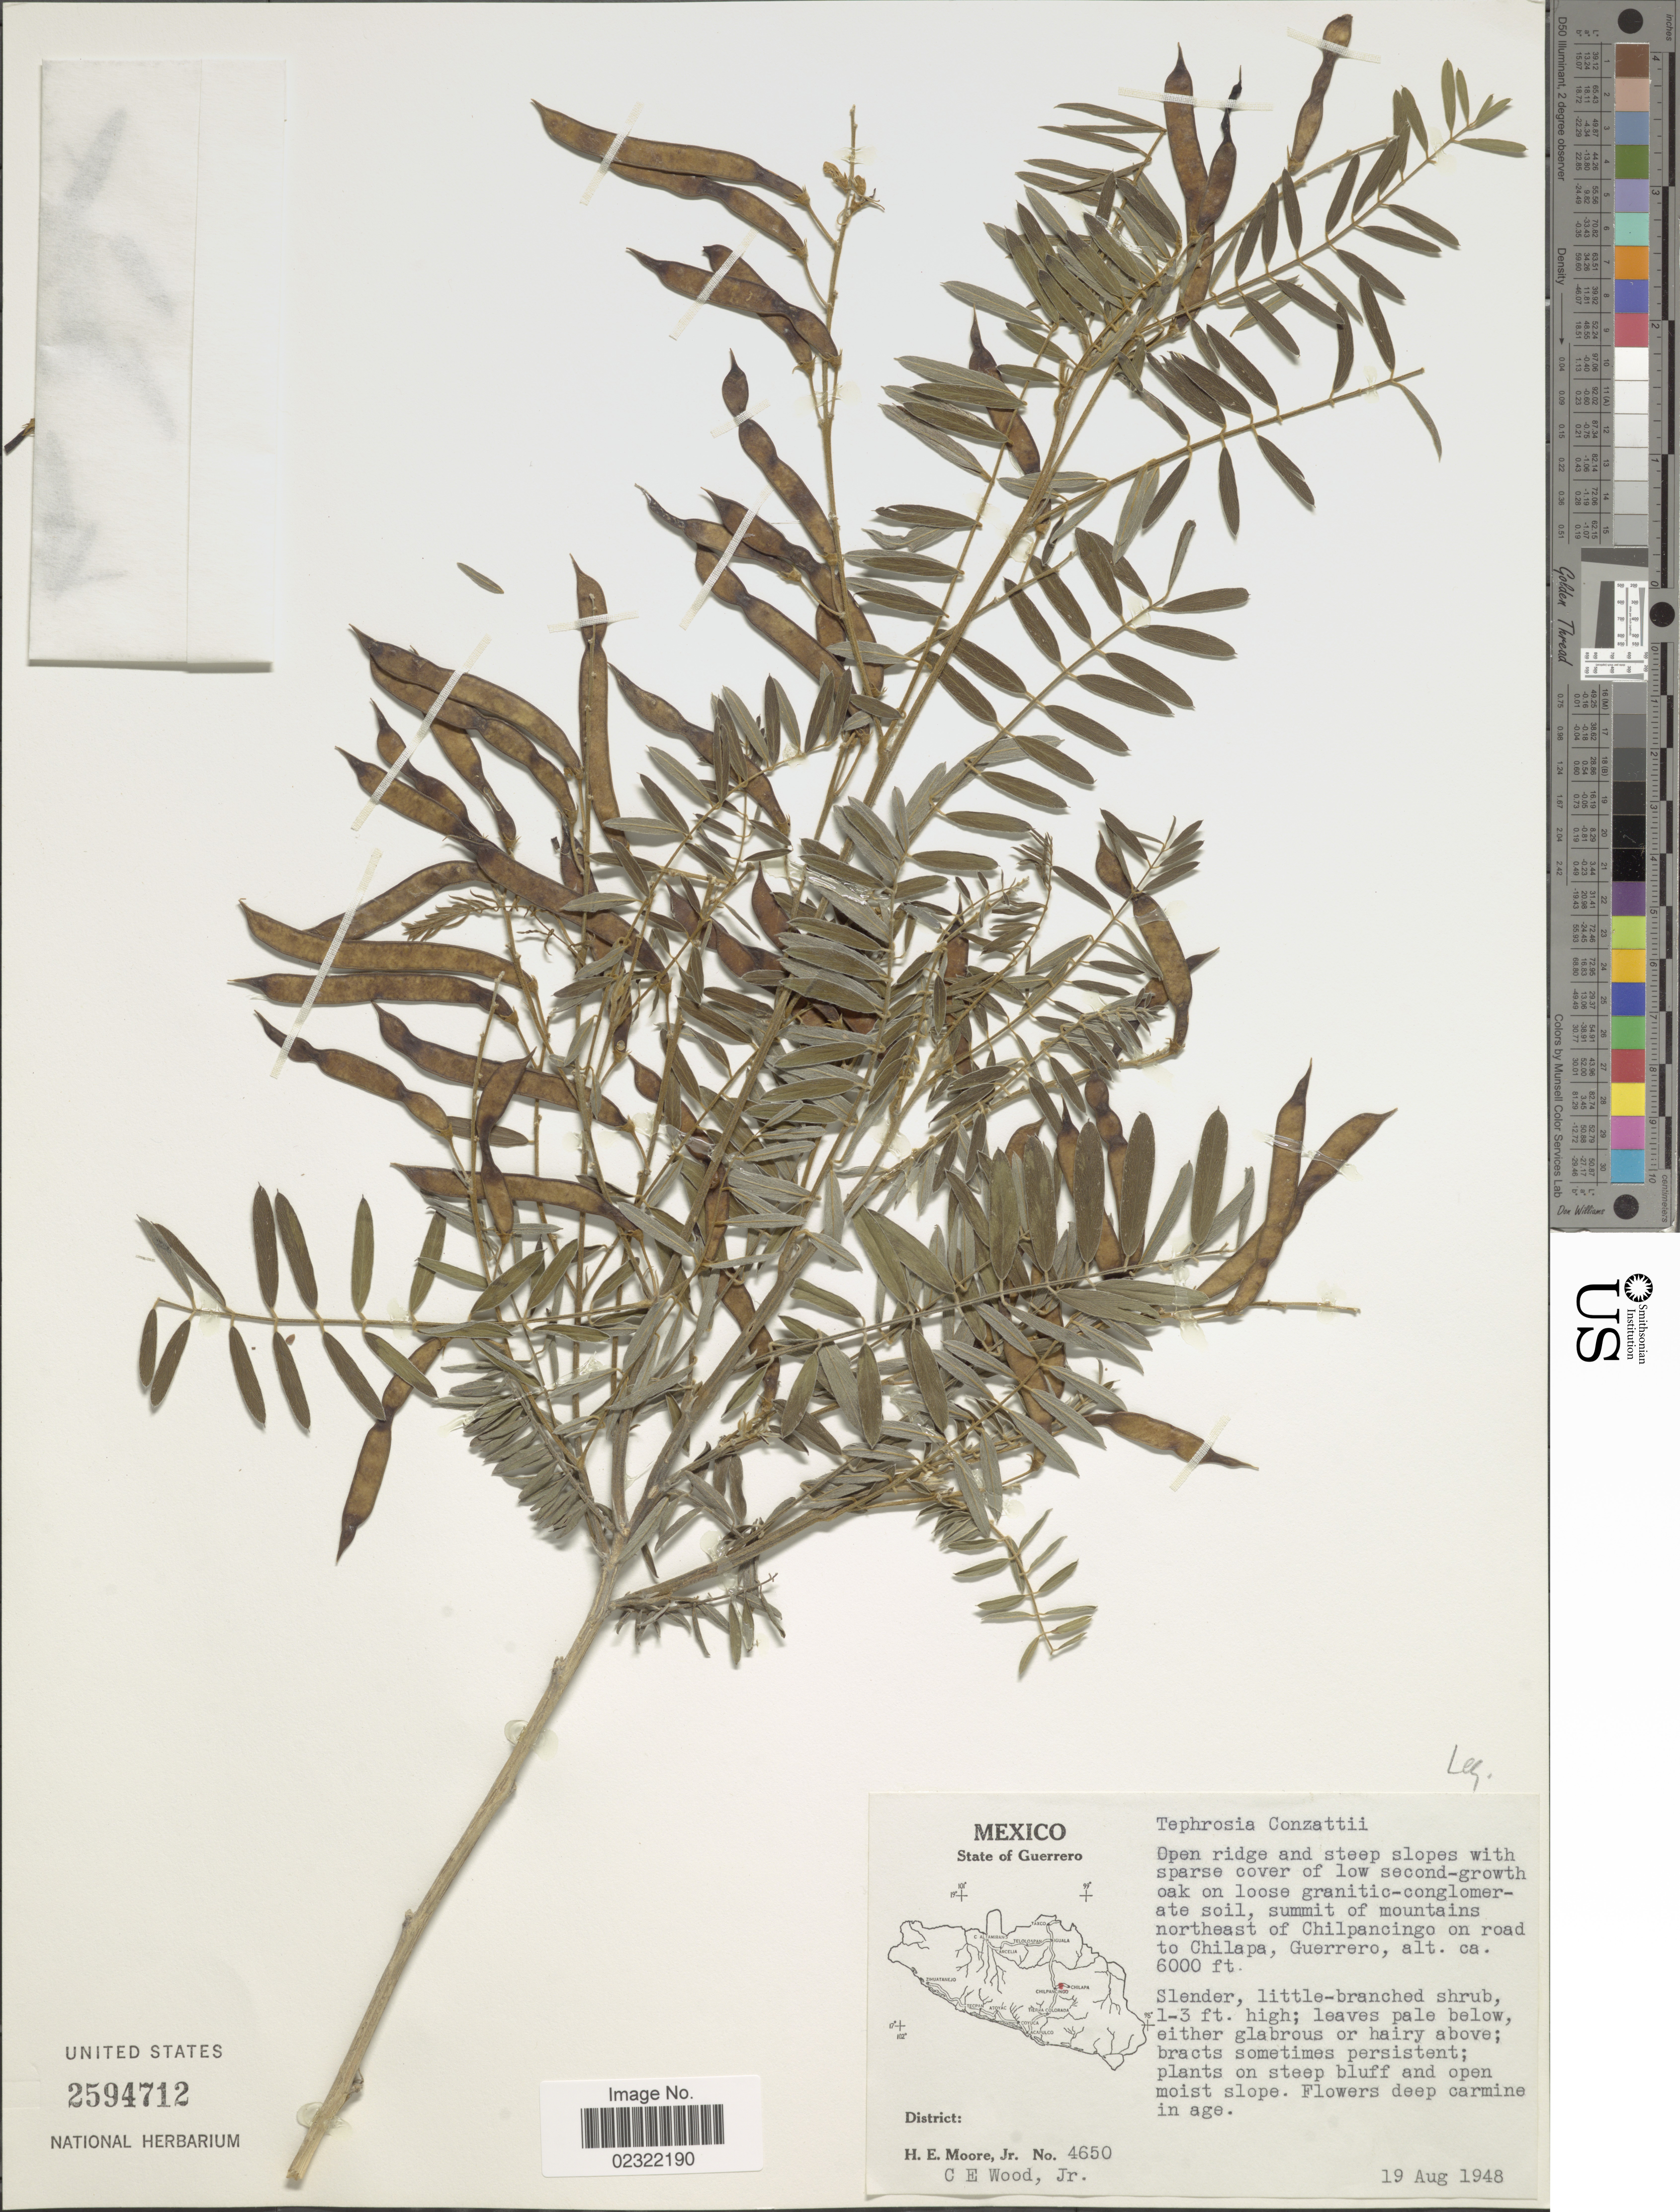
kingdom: Plantae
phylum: Tracheophyta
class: Magnoliopsida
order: Fabales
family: Fabaceae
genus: Tephrosia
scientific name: Tephrosia conzattii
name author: (Rydb.) Standl.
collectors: H. Moore & C. Wood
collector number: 4650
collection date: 1948-08-19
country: Mexico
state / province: Guerrero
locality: Open ridge and steep slopes with sparse cover of low second-growth oak on loose granitic-conglomerate soil, summit of mountains northeast of Chilpancingo on road to Chilapa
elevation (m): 1829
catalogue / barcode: US 2594712